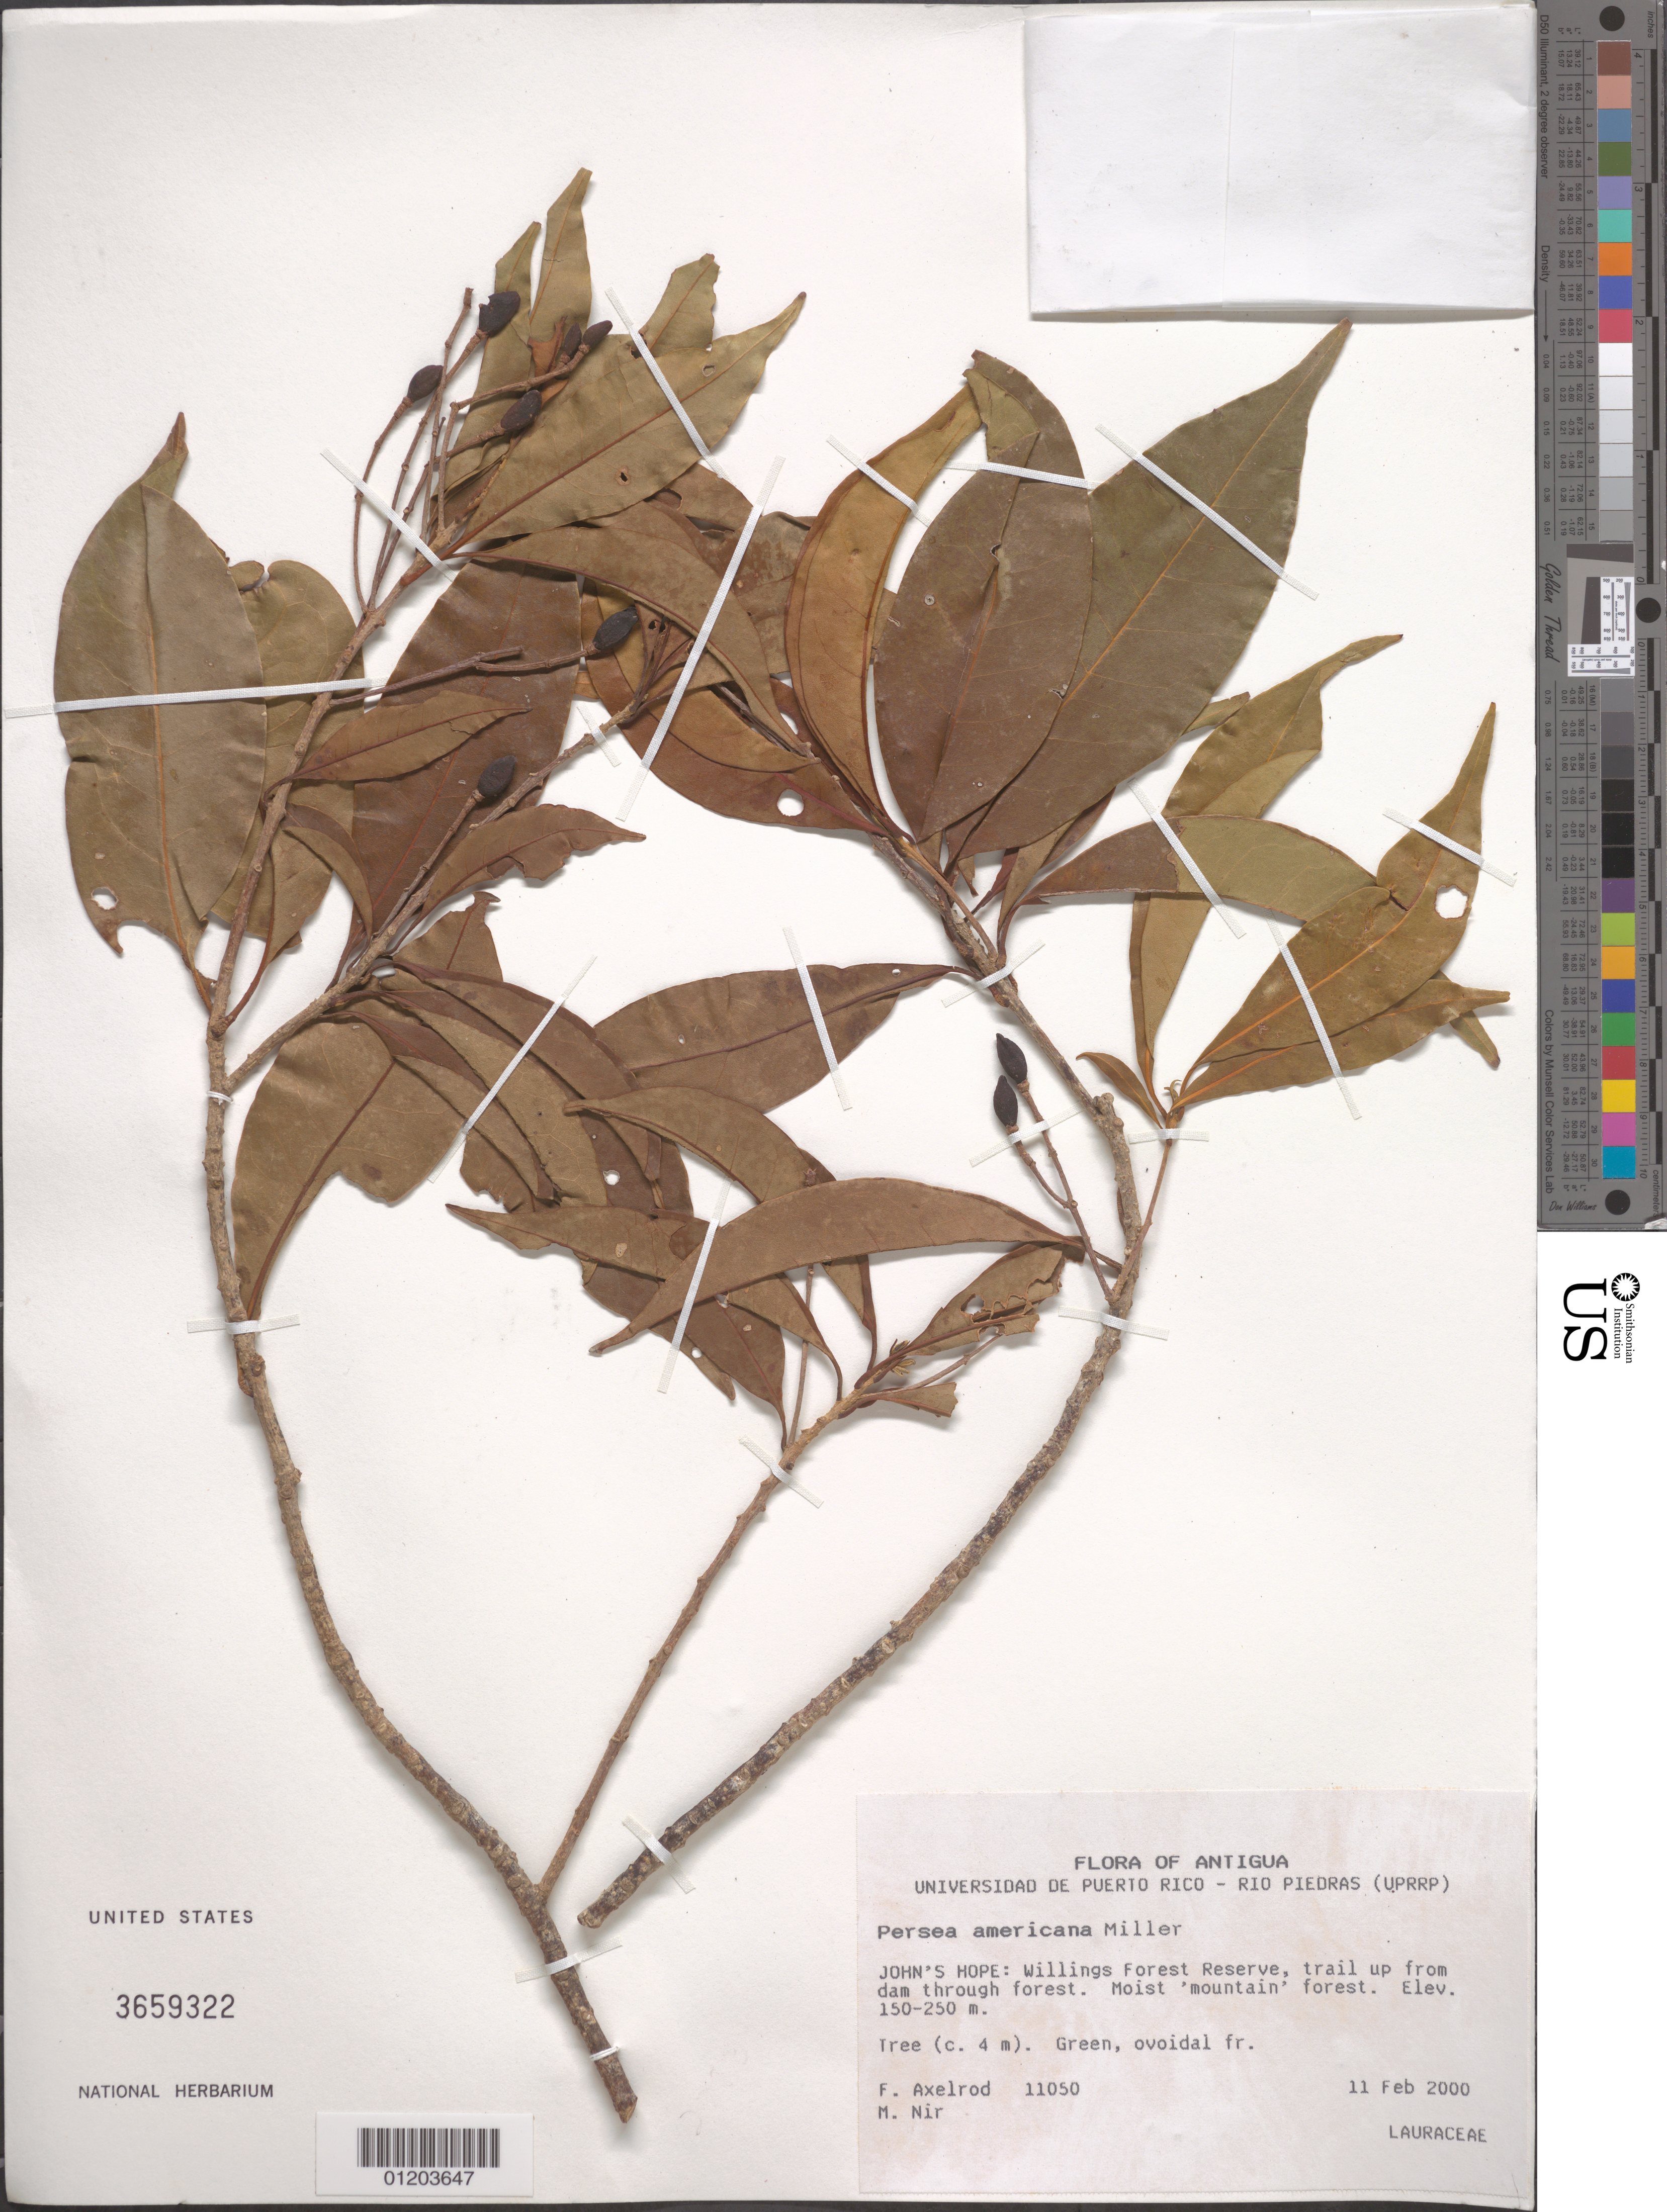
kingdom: Plantae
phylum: Tracheophyta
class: Magnoliopsida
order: Laurales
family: Lauraceae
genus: Persea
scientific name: Persea americana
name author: Mill.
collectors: F. S. Axelrod & M. A. Nir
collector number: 11050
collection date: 2000-02-11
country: Antigua and Barbuda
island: Antigua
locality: John's Hope, Willings Forest Reserve, trail up from dam through forest.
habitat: Moist "mountain" forest.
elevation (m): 150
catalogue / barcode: US 3659322